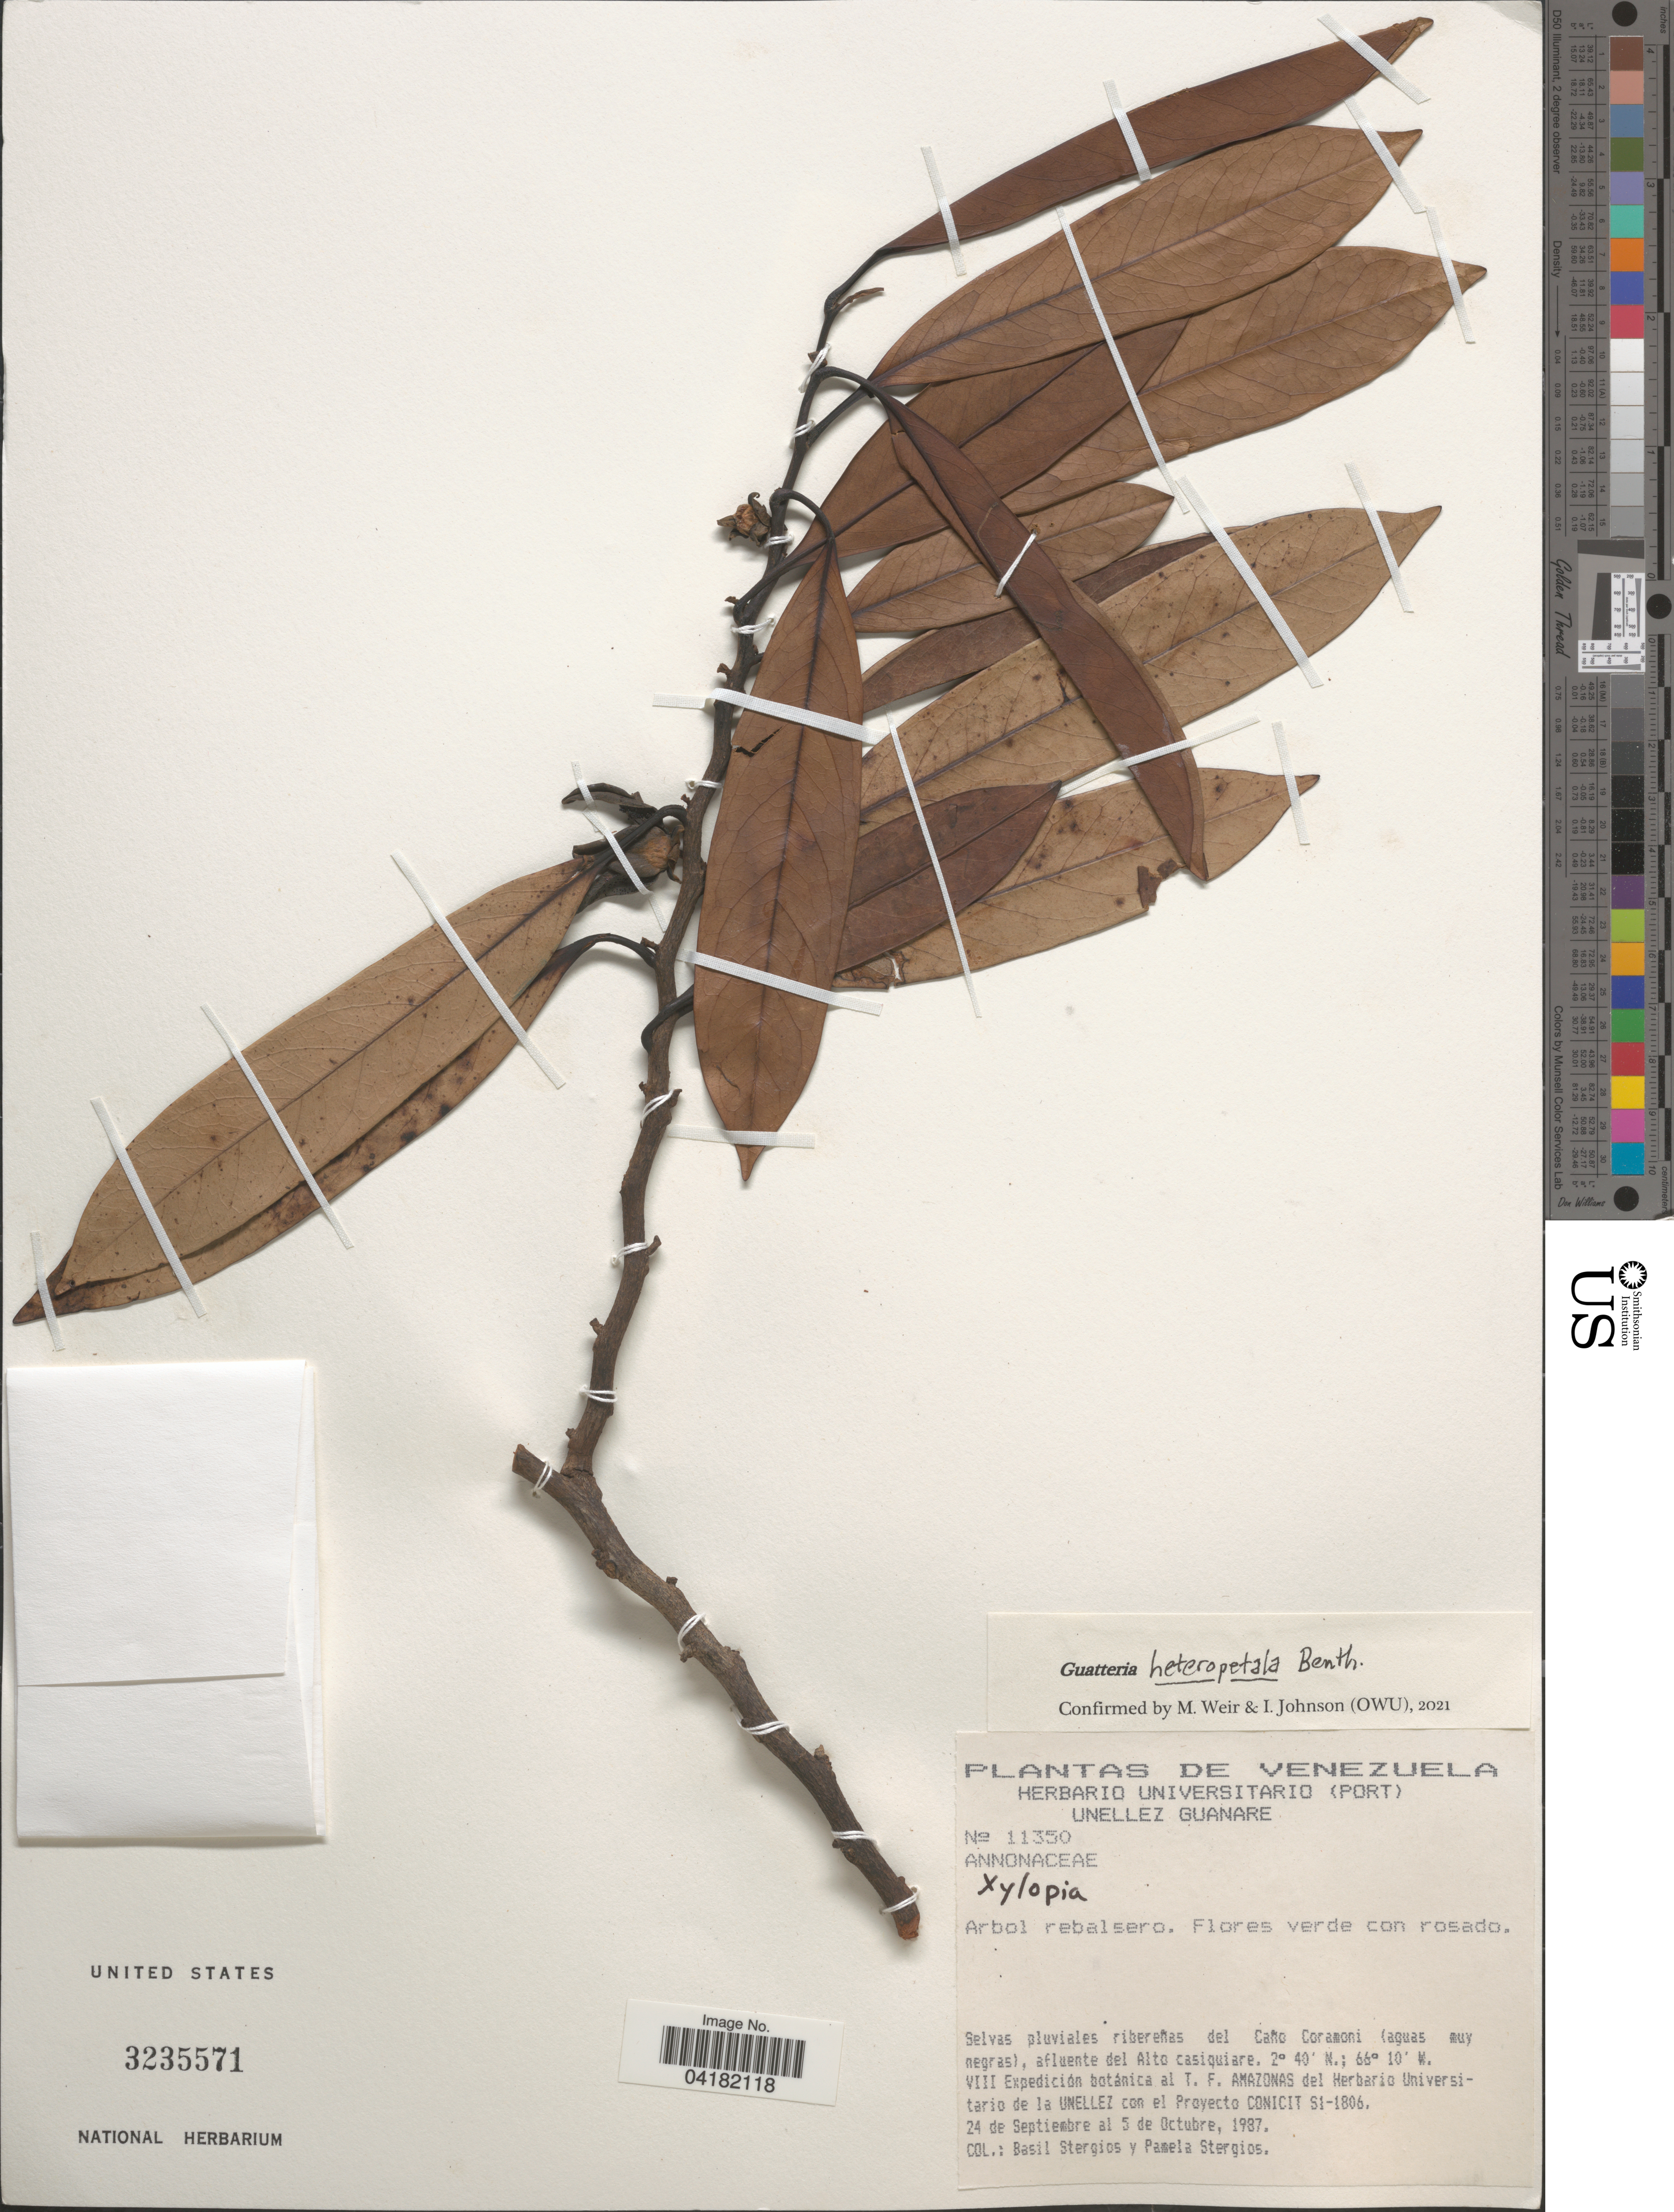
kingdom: Plantae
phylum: Tracheophyta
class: Magnoliopsida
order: Magnoliales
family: Annonaceae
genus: Guatteria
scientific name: Guatteria heteropetala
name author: Benth.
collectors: B. G. Stergios & P. Stergios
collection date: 1987-09-24/1987-10-05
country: Venezuela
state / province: Amazonas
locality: Caño Coramoni (aguas muy negras), afuente del Alto casiquiare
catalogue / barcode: US 3235571